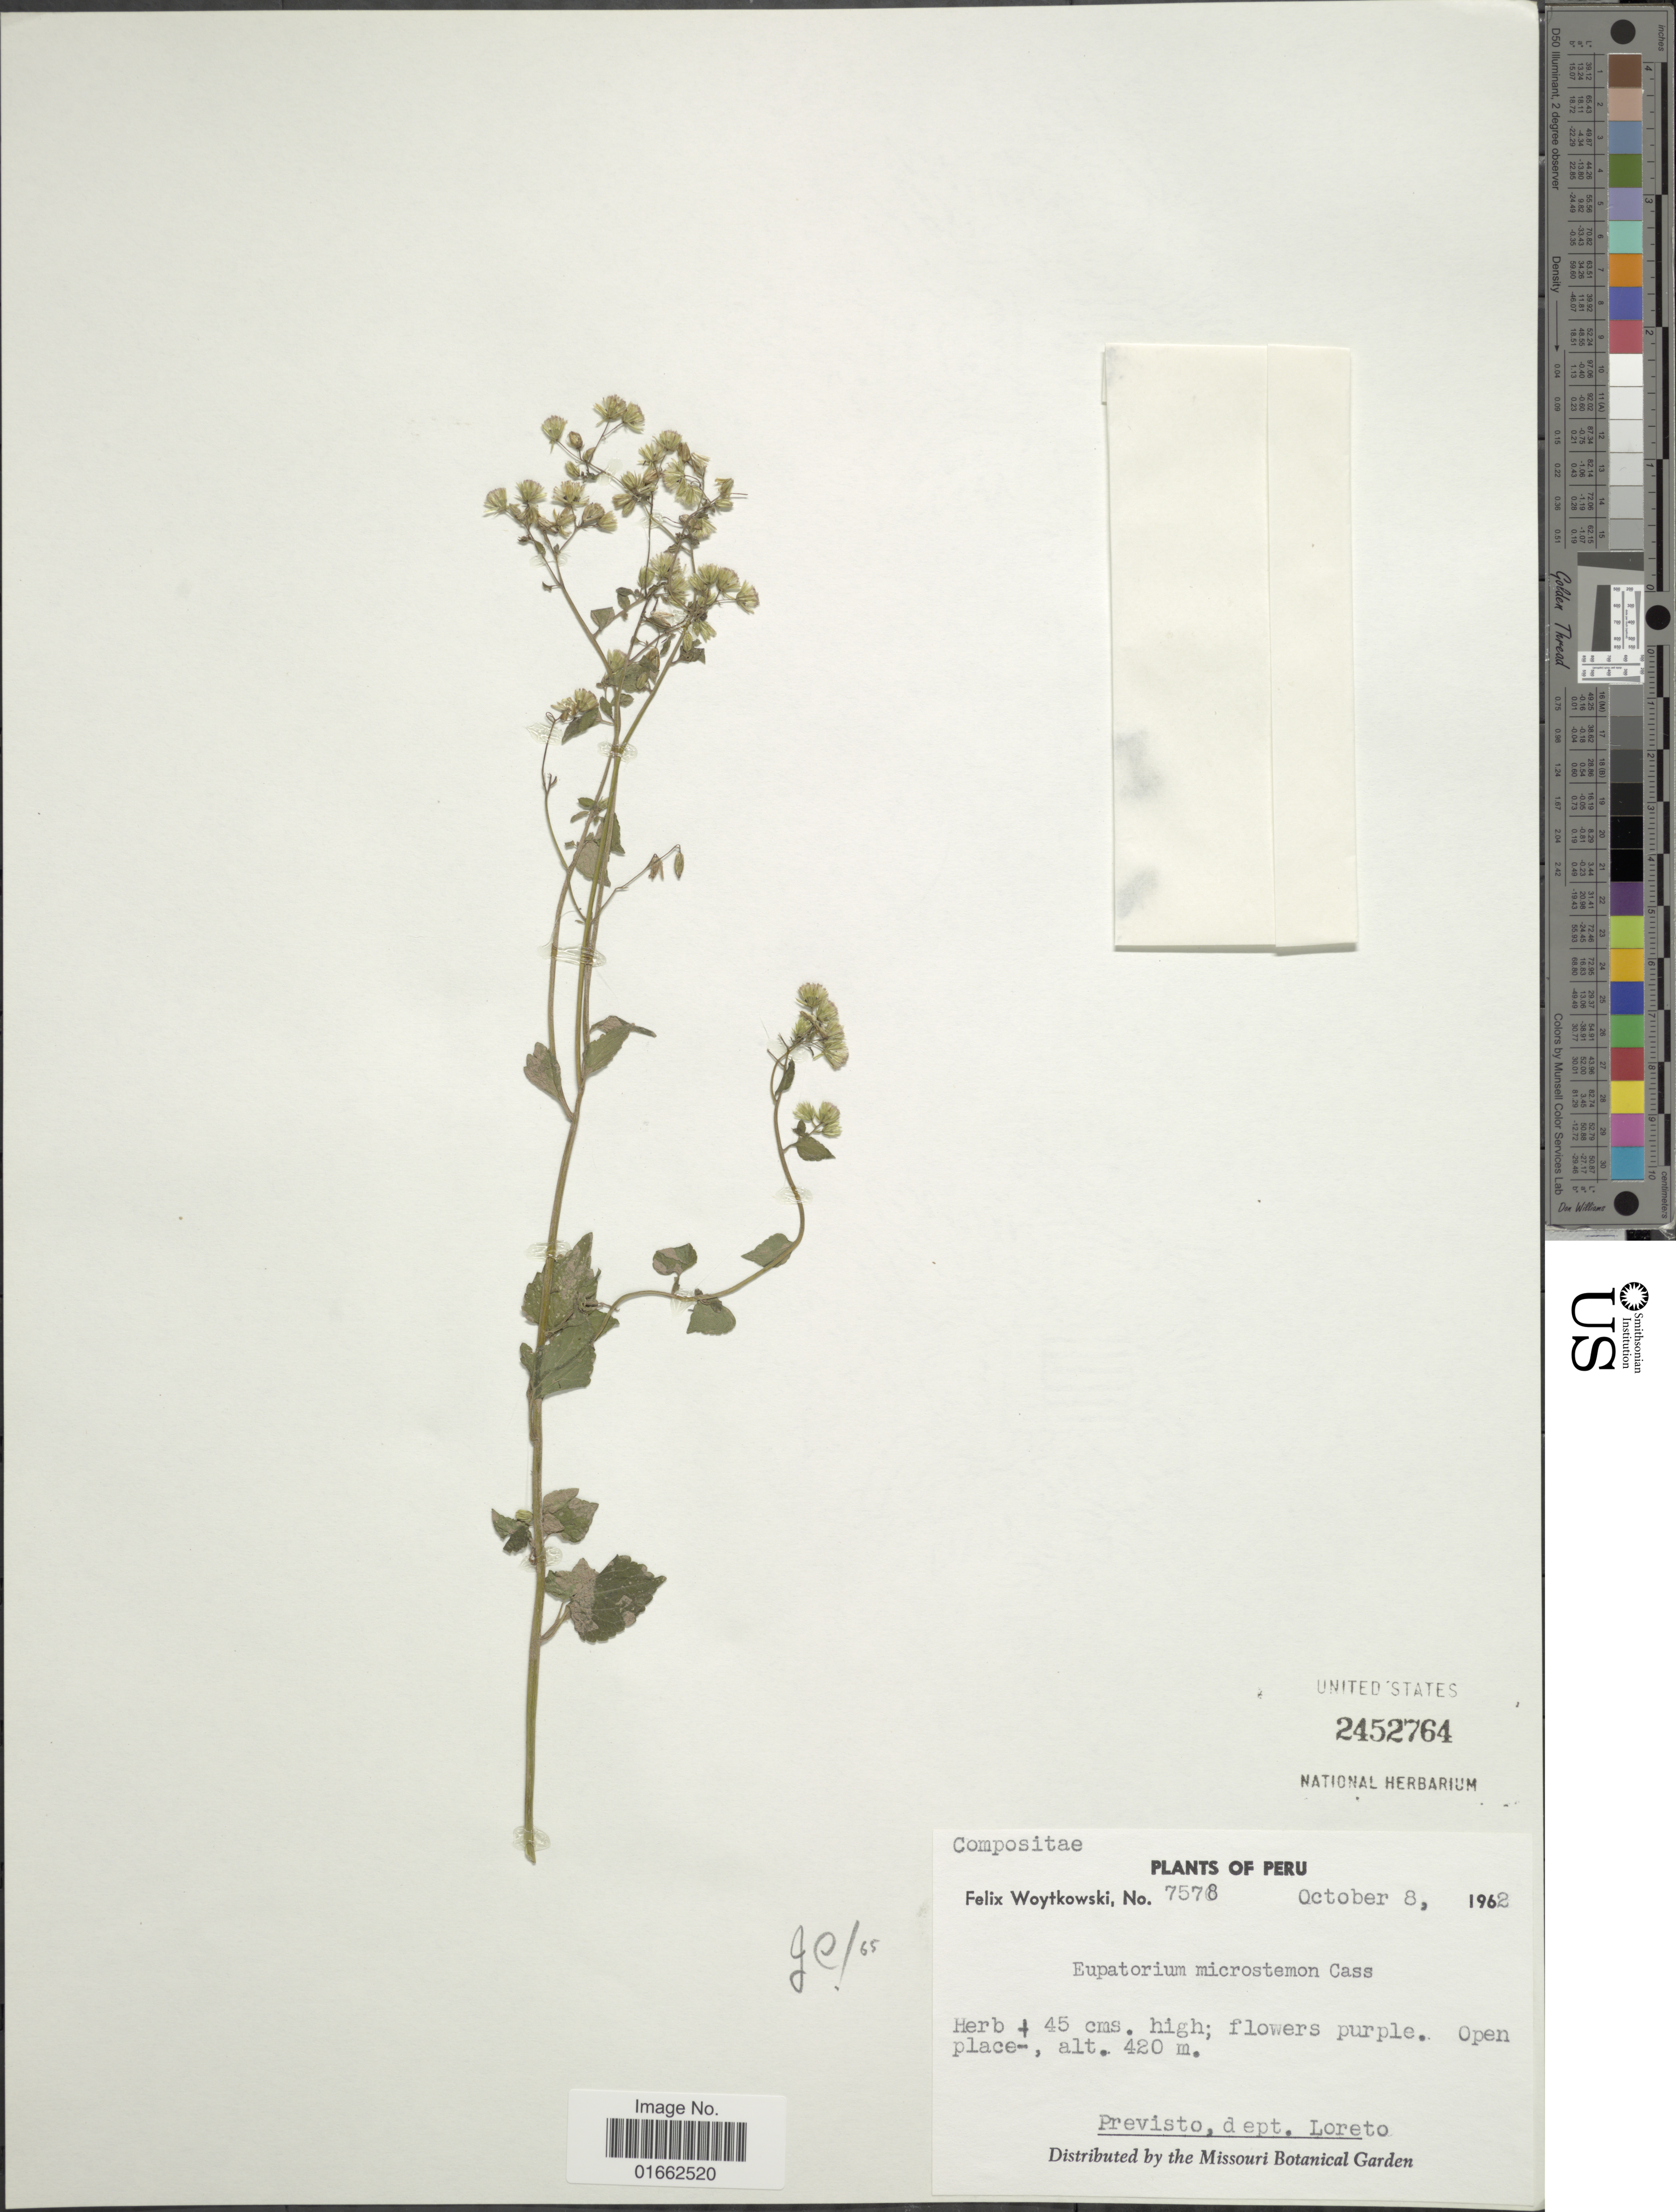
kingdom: Plantae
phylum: Tracheophyta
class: Magnoliopsida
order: Asterales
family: Asteraceae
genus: Fleischmannia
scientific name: Fleischmannia microstemon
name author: (Cass.) R.M. King & H. Rob.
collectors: F. Woytkowski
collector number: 7578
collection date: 1962-10-08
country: Peru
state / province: Loreto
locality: Previsto, dept. Loreto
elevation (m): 420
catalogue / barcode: US 2452764